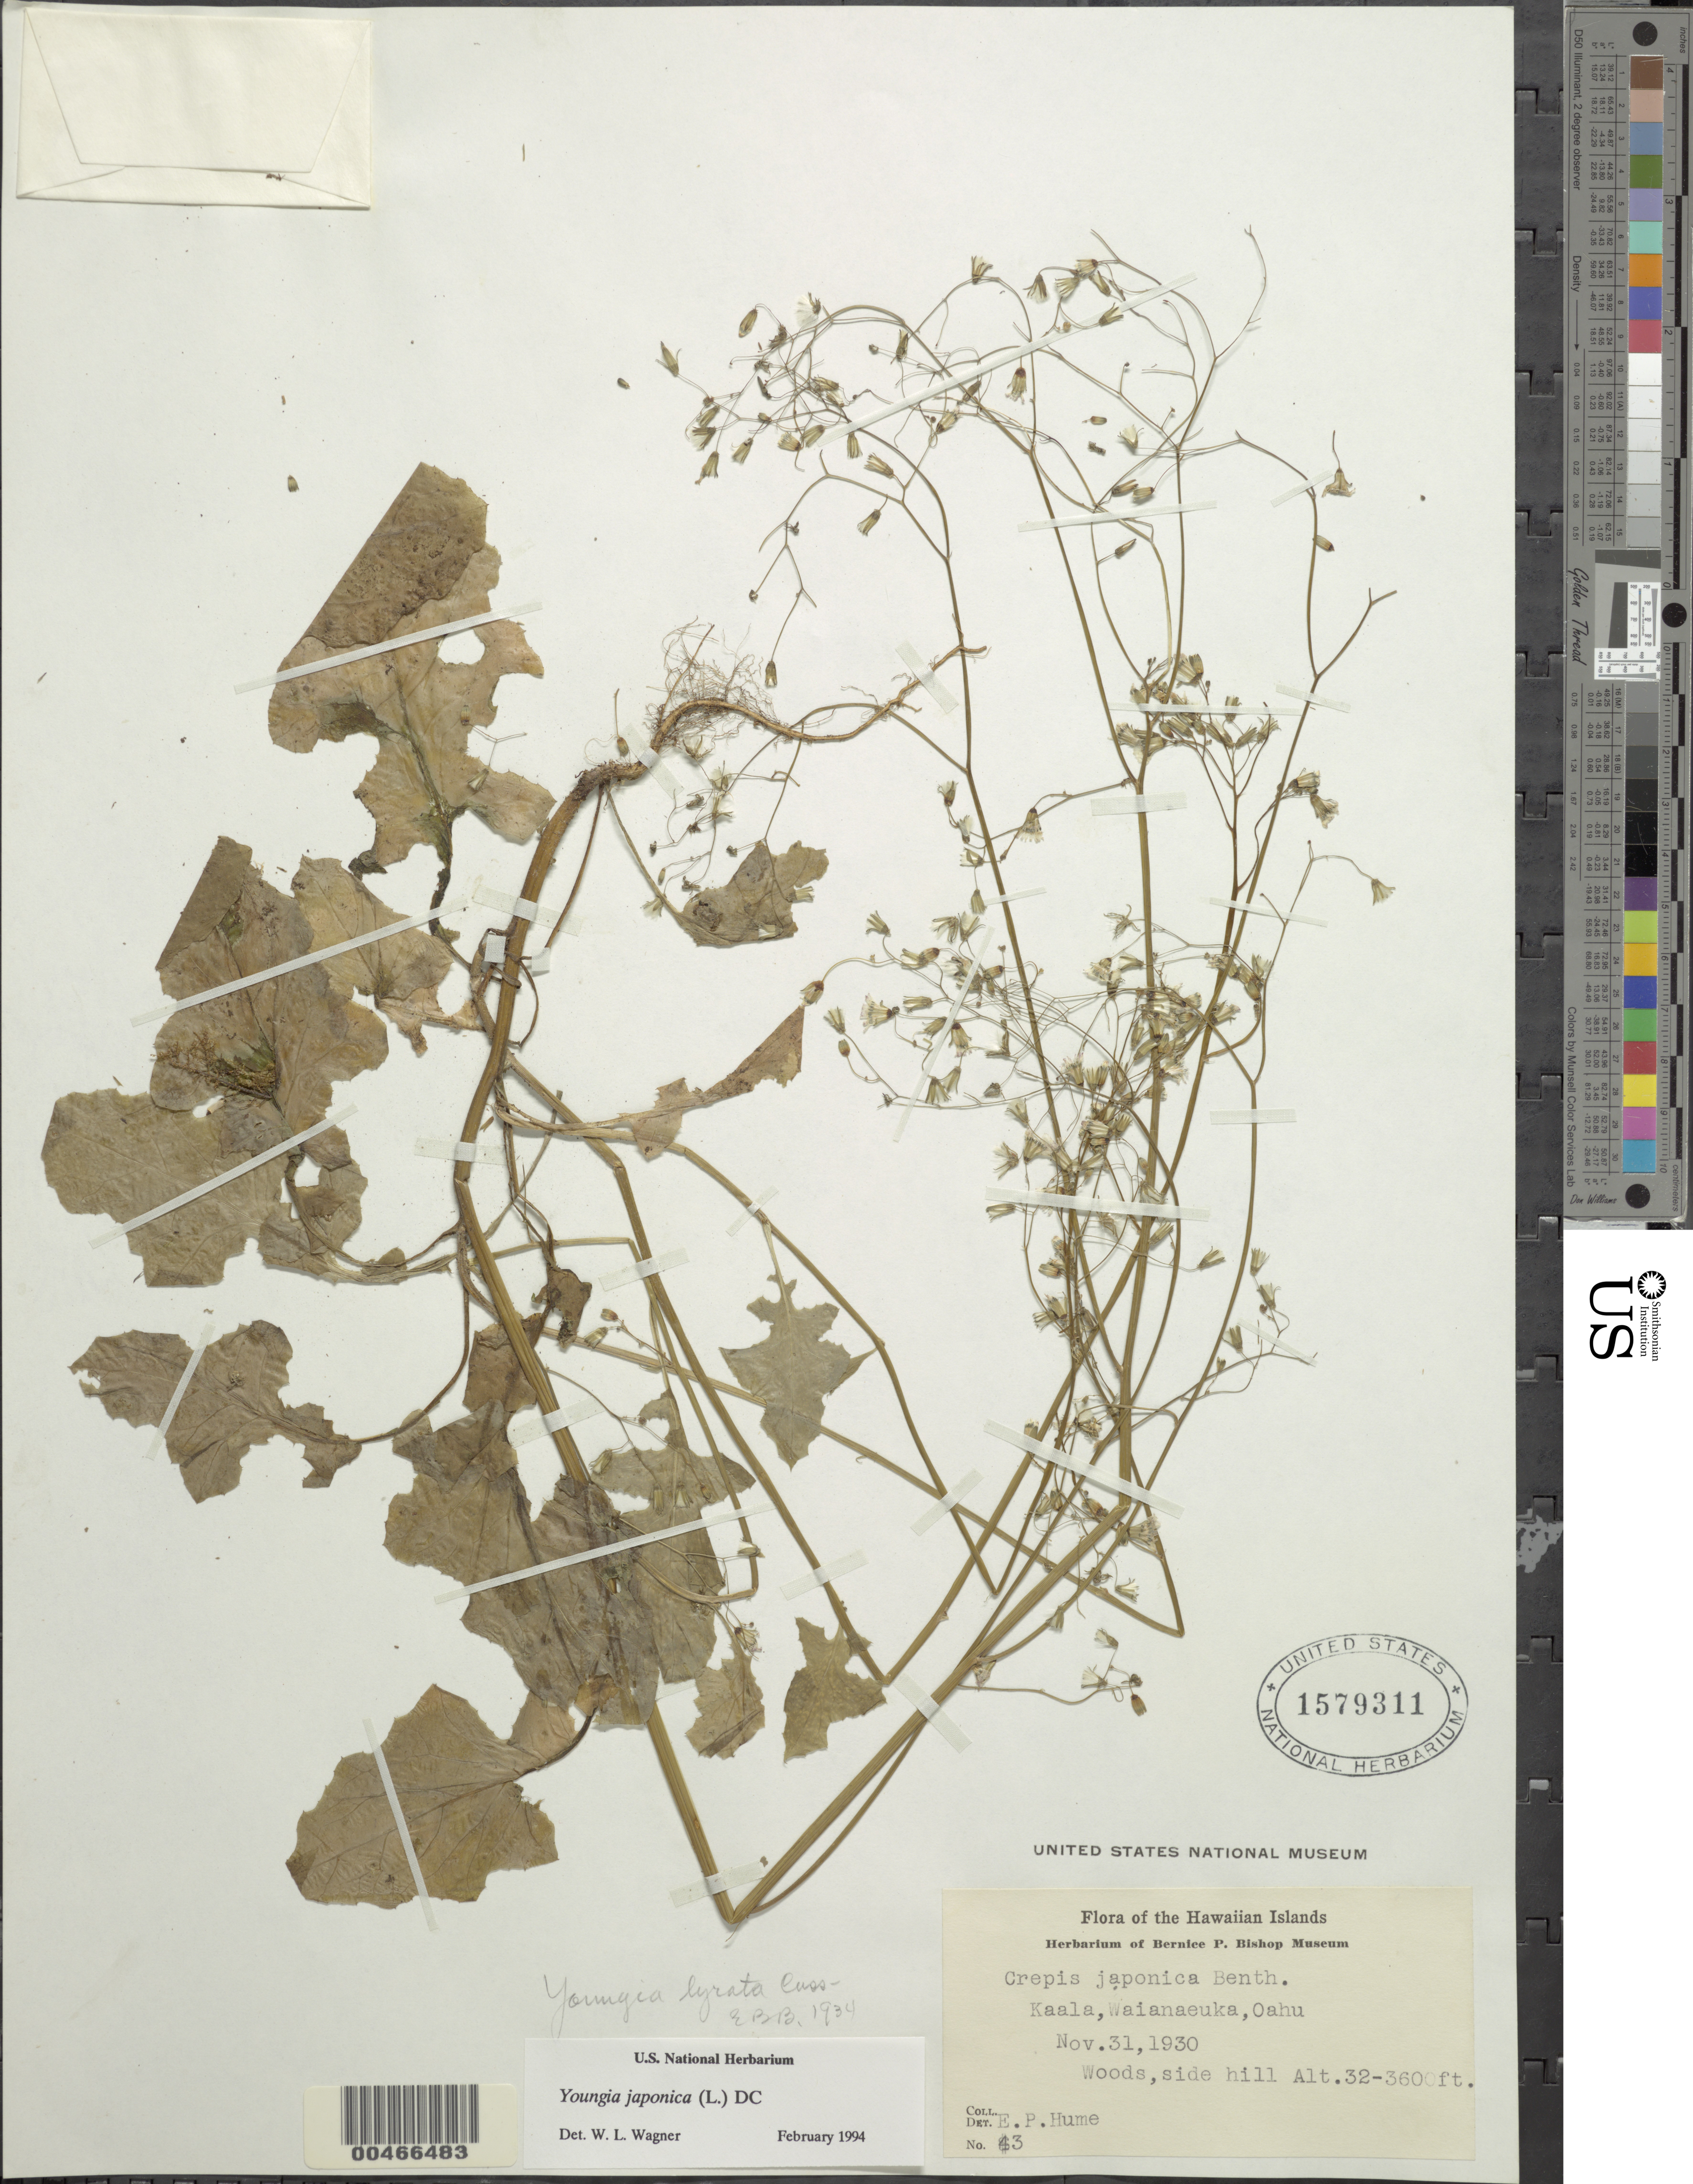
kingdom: Plantae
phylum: Tracheophyta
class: Magnoliopsida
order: Asterales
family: Asteraceae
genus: Youngia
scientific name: Youngia japonica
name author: (L.) DC.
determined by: Wagner, W. L., (BOT), Smithsonian Institution - National Museum of Natural History (UNITED STATES)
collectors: E. Hume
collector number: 3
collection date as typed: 31 Nov 1930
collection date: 1930-11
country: United States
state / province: Hawaii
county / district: Honolulu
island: Oahu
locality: Kaala, Waianaeuka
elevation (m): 10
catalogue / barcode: US 1579311